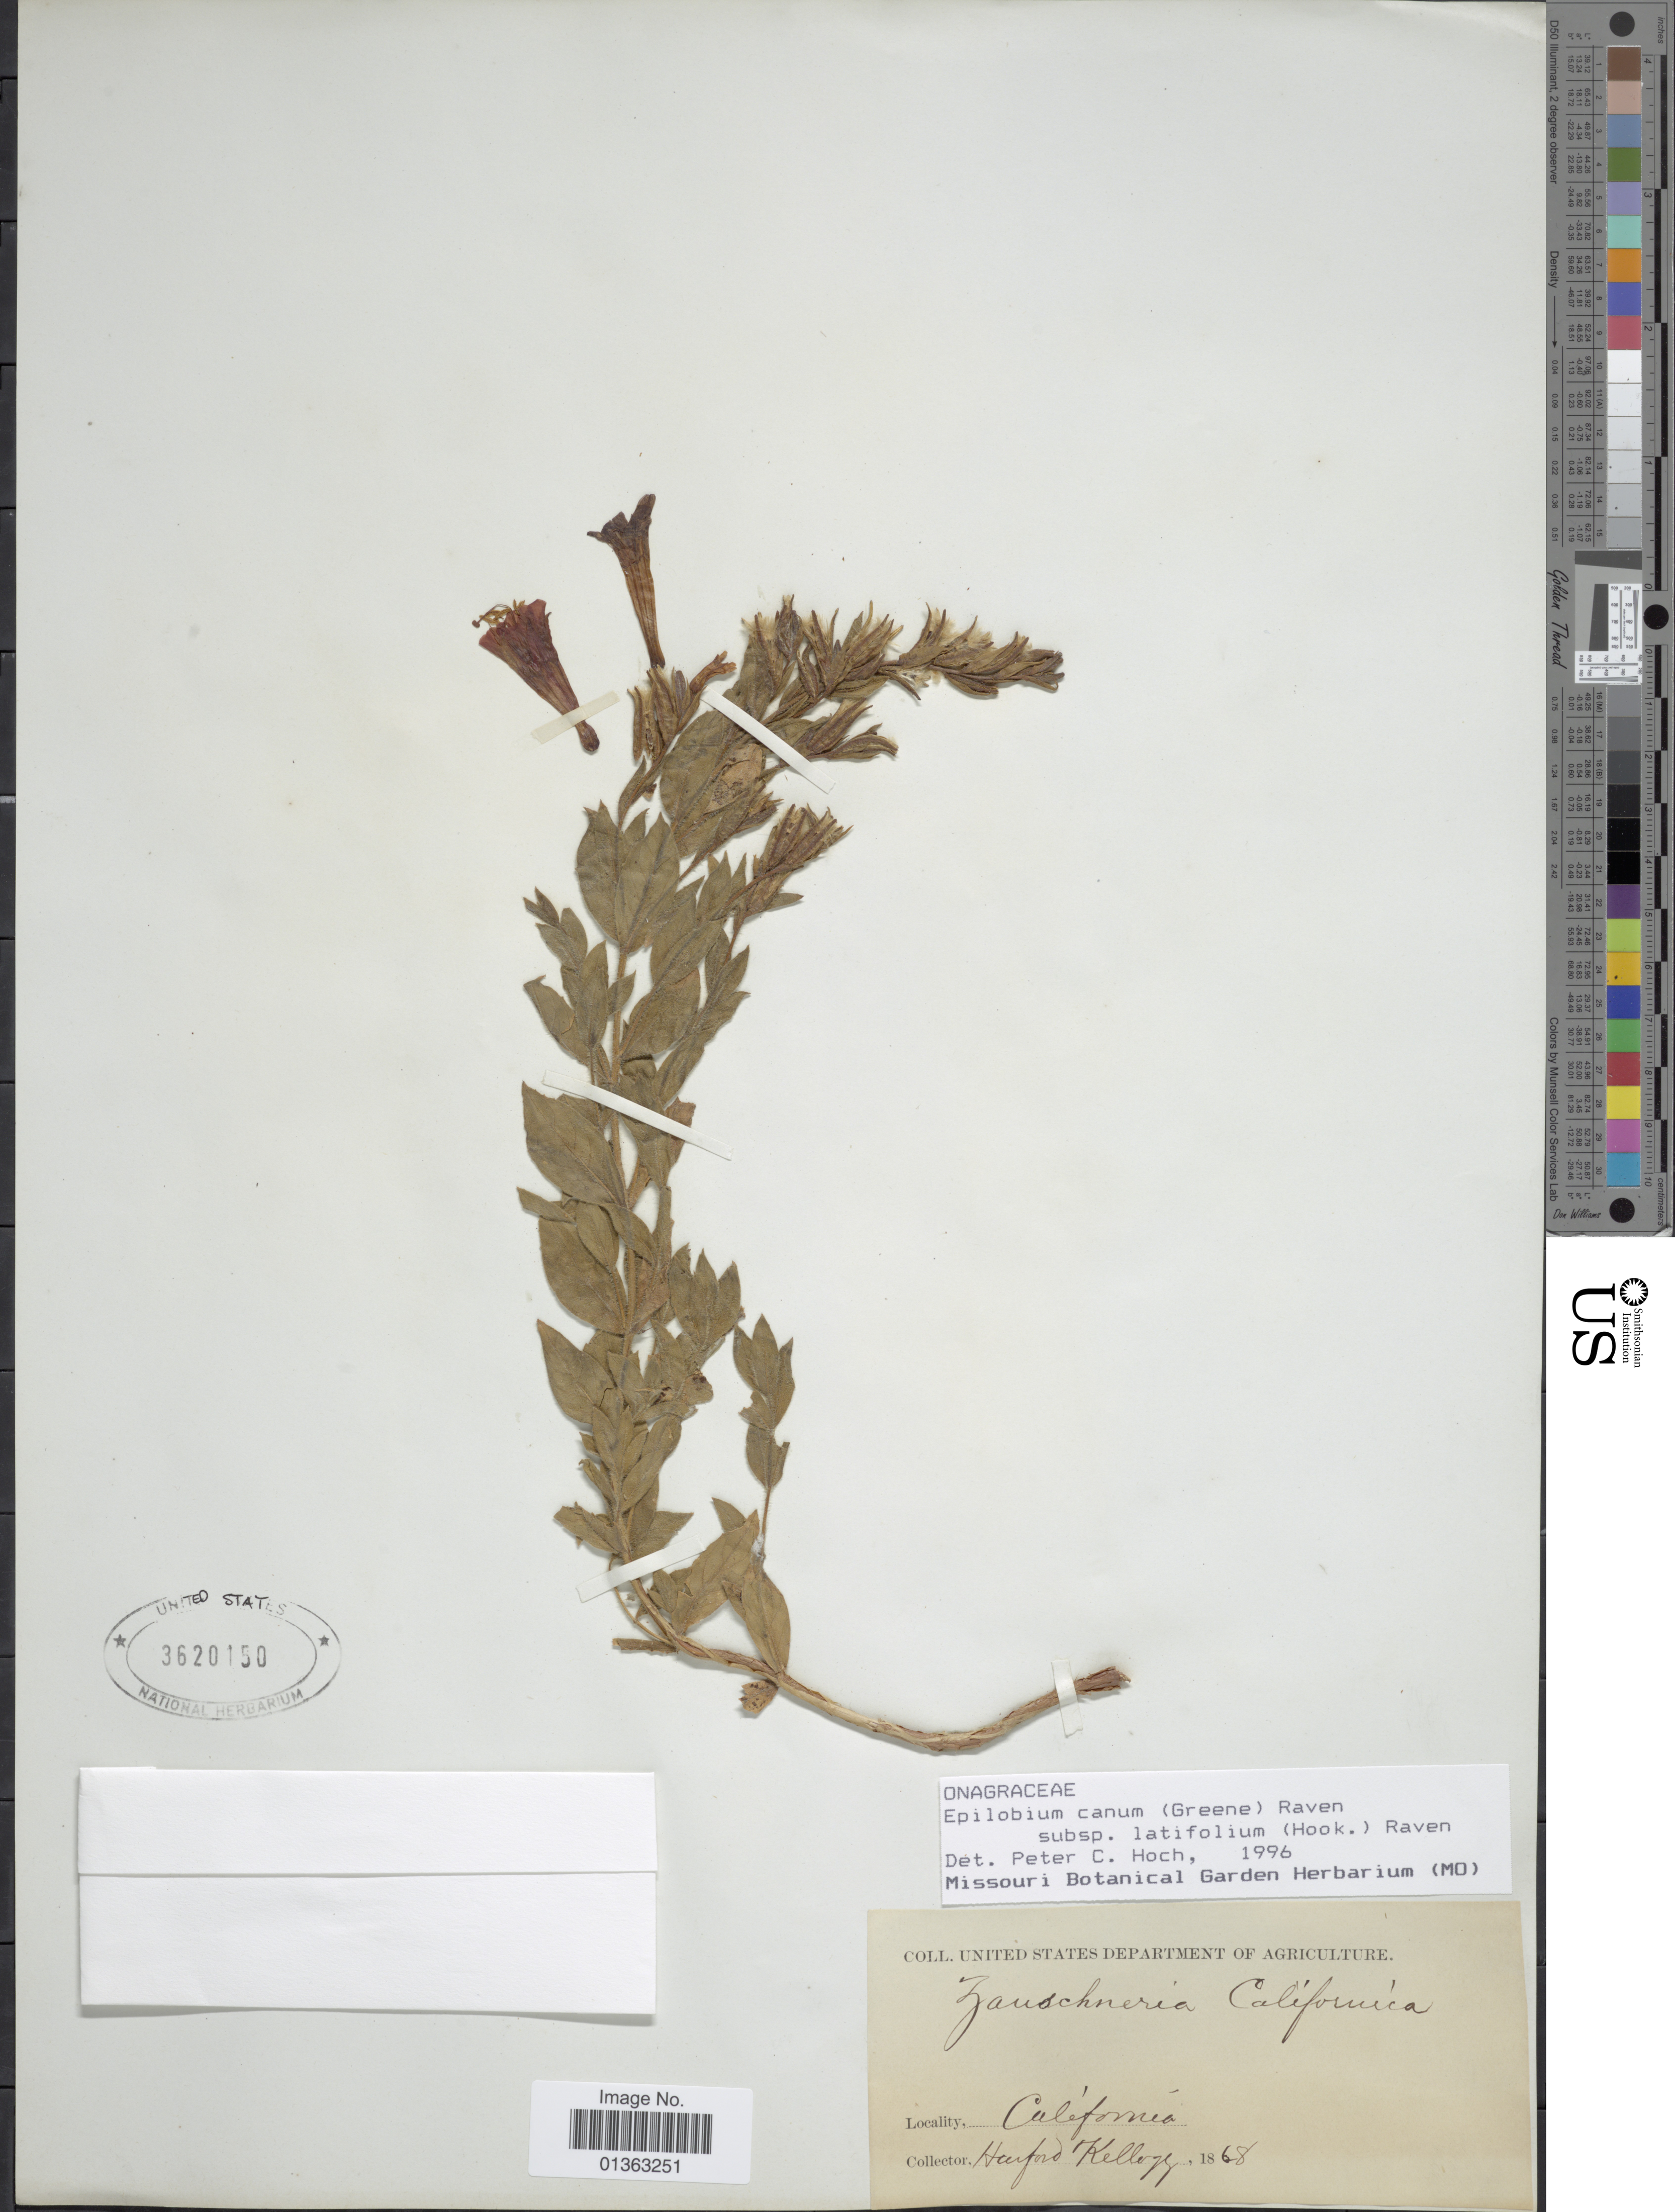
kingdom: Plantae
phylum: Tracheophyta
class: Magnoliopsida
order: Myrtales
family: Onagraceae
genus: Epilobium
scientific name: Epilobium canum subsp. latifolium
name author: (Hook.) P.H. Raven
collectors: H. Kellogg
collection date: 1868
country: United States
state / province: California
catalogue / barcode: US 3620150